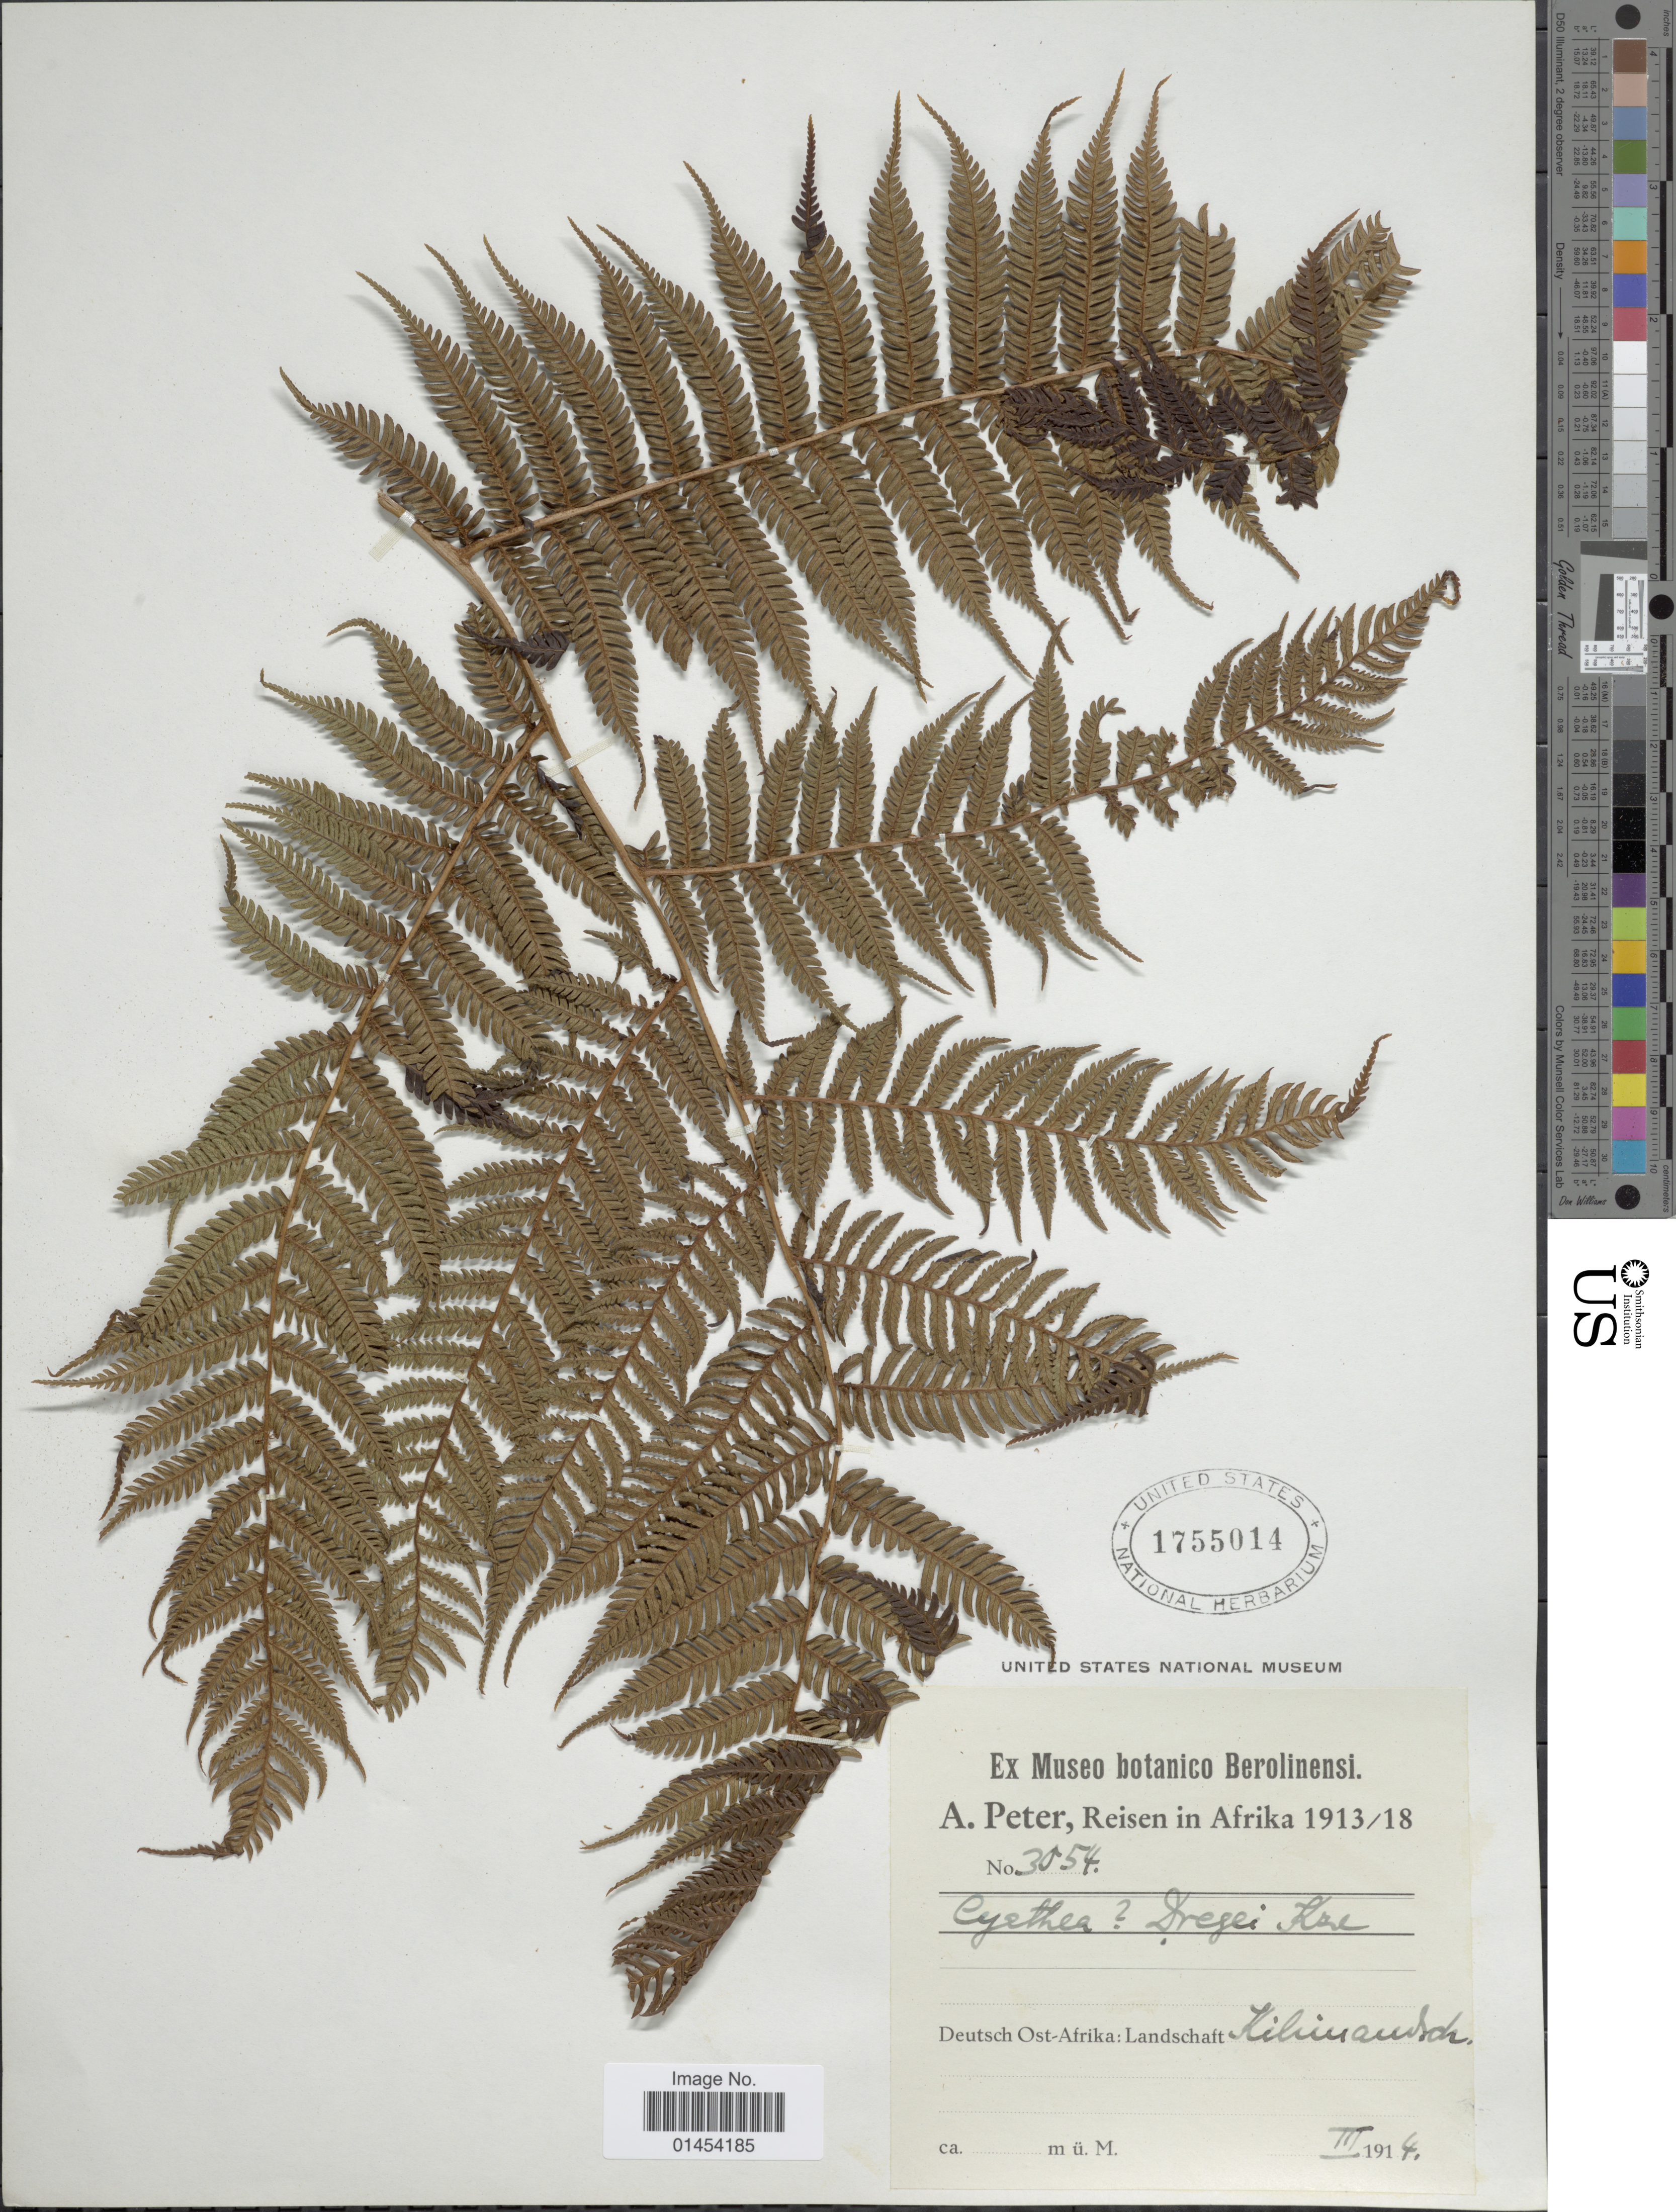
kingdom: Plantae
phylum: Tracheophyta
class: Polypodiopsida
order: Cyatheales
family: Cyatheaceae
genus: Cyathea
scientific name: Cyathea dregei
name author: Kunze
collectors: A. Peter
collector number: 3054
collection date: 1914-03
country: Tanzania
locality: Deutsch Ost-Afrika: Landschaft Kilimandsch.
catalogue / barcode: US 1755014